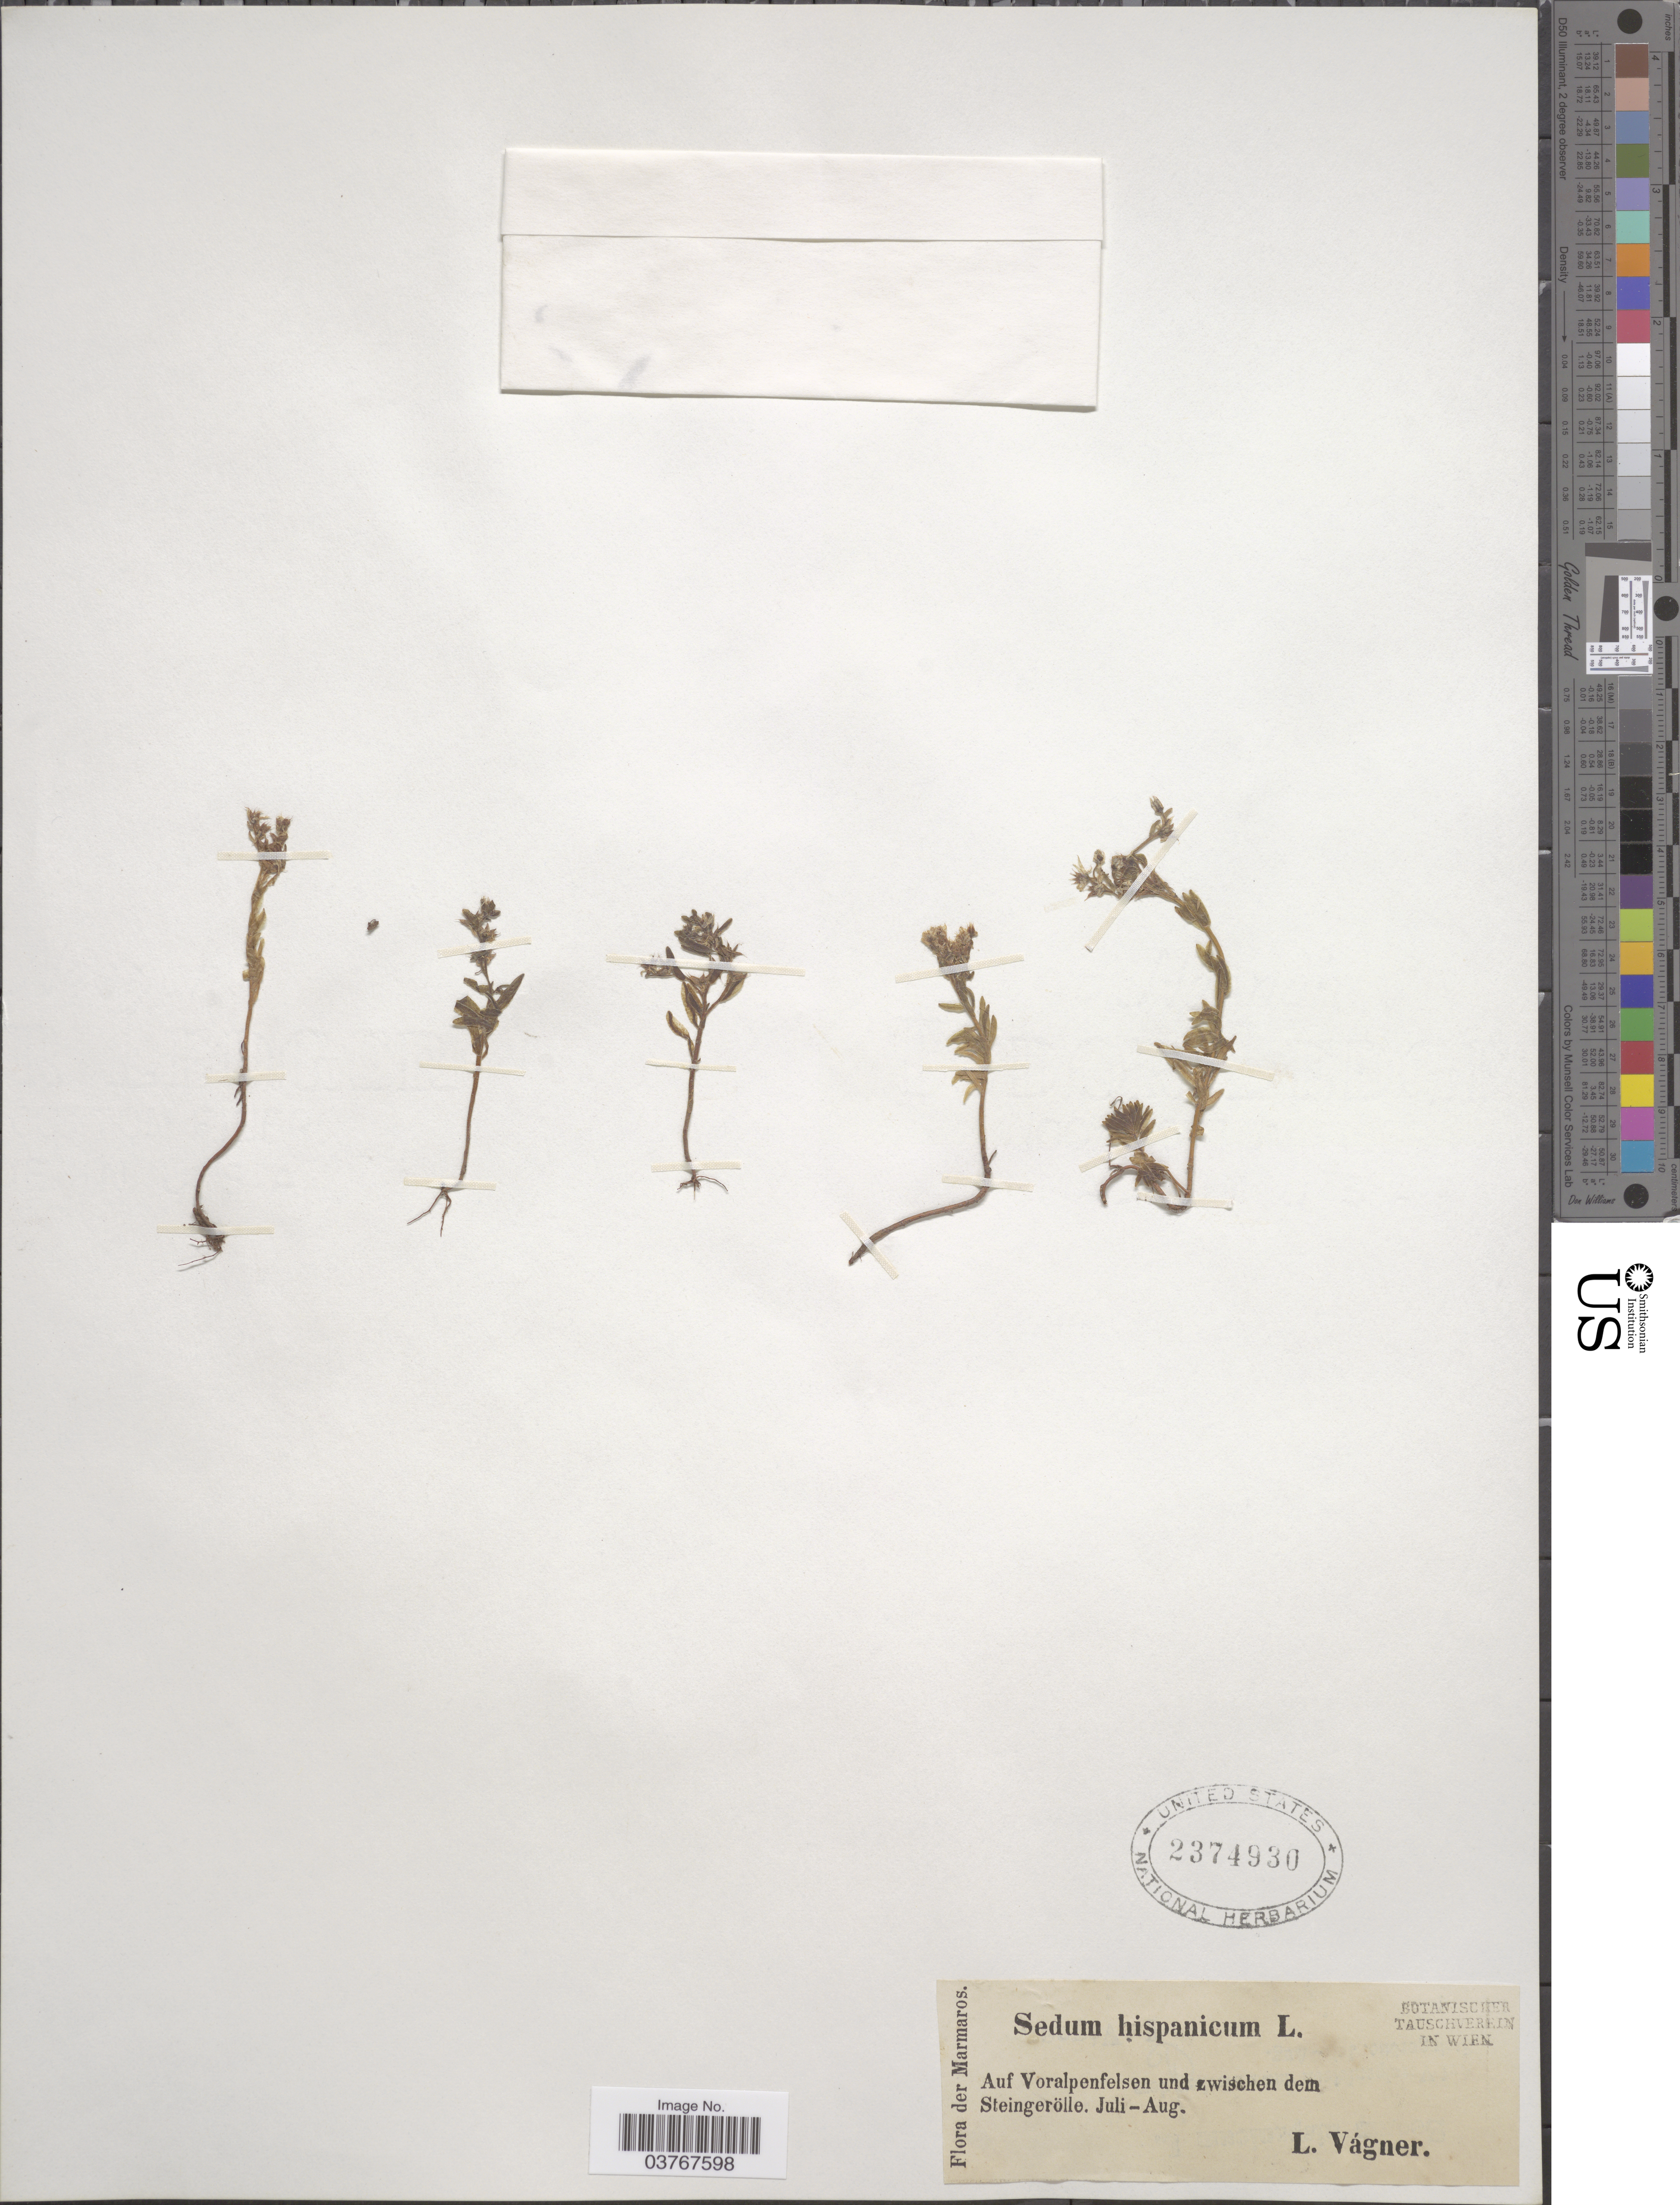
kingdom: Plantae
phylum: Tracheophyta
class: Magnoliopsida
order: Saxifragales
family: Crassulaceae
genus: Sedum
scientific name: Sedum hispanicum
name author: L.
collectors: L. Vagner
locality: Marmaros. Auf Voralpenfelsen und zwischen dem Steingerölle.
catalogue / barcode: US 2374930